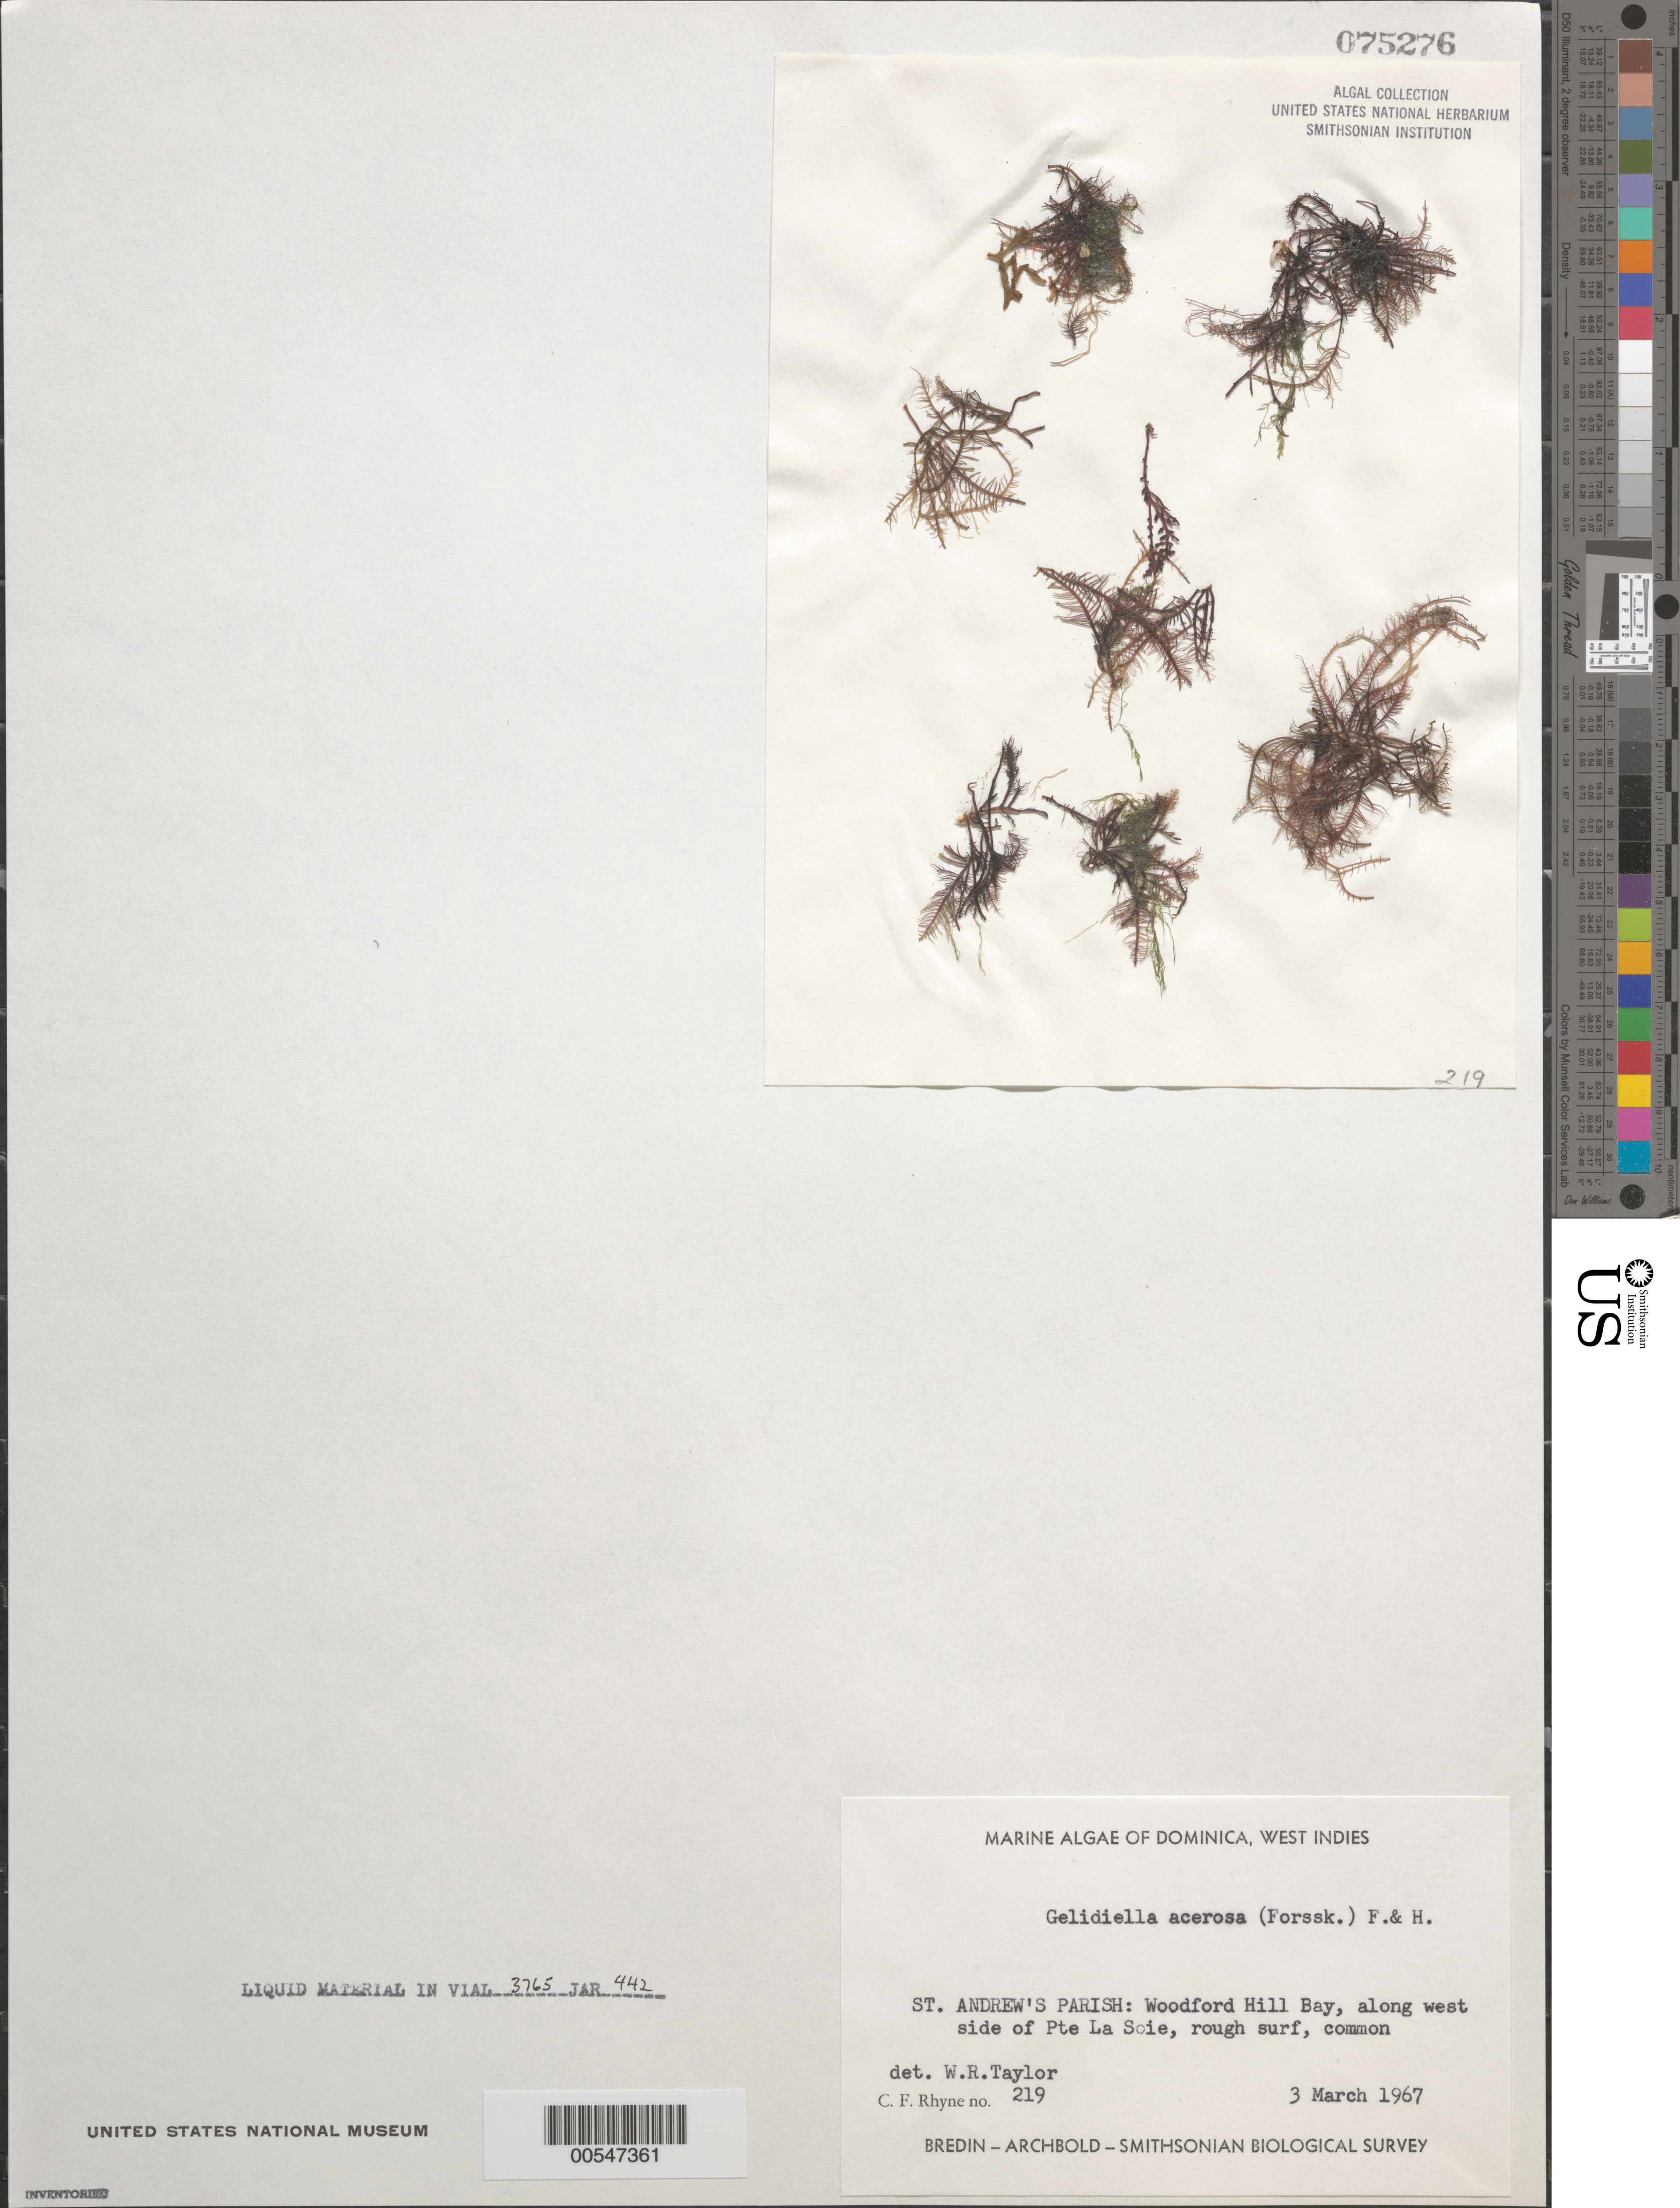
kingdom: Plantae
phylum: Rhodophyta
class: Florideophyceae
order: Gelidiales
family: Gelidiellaceae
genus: Gelidiella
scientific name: Gelidiella acerosa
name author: (Forssk.) Feldmann & G. Hamel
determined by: Taylor, William R.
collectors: C. Rhyne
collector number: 219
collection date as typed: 03 Mar 1967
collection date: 1967-03-03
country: Dominica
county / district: St. Andrew's Parish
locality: Woodford Hill Bay, Pointe la Soie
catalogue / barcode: US 75276